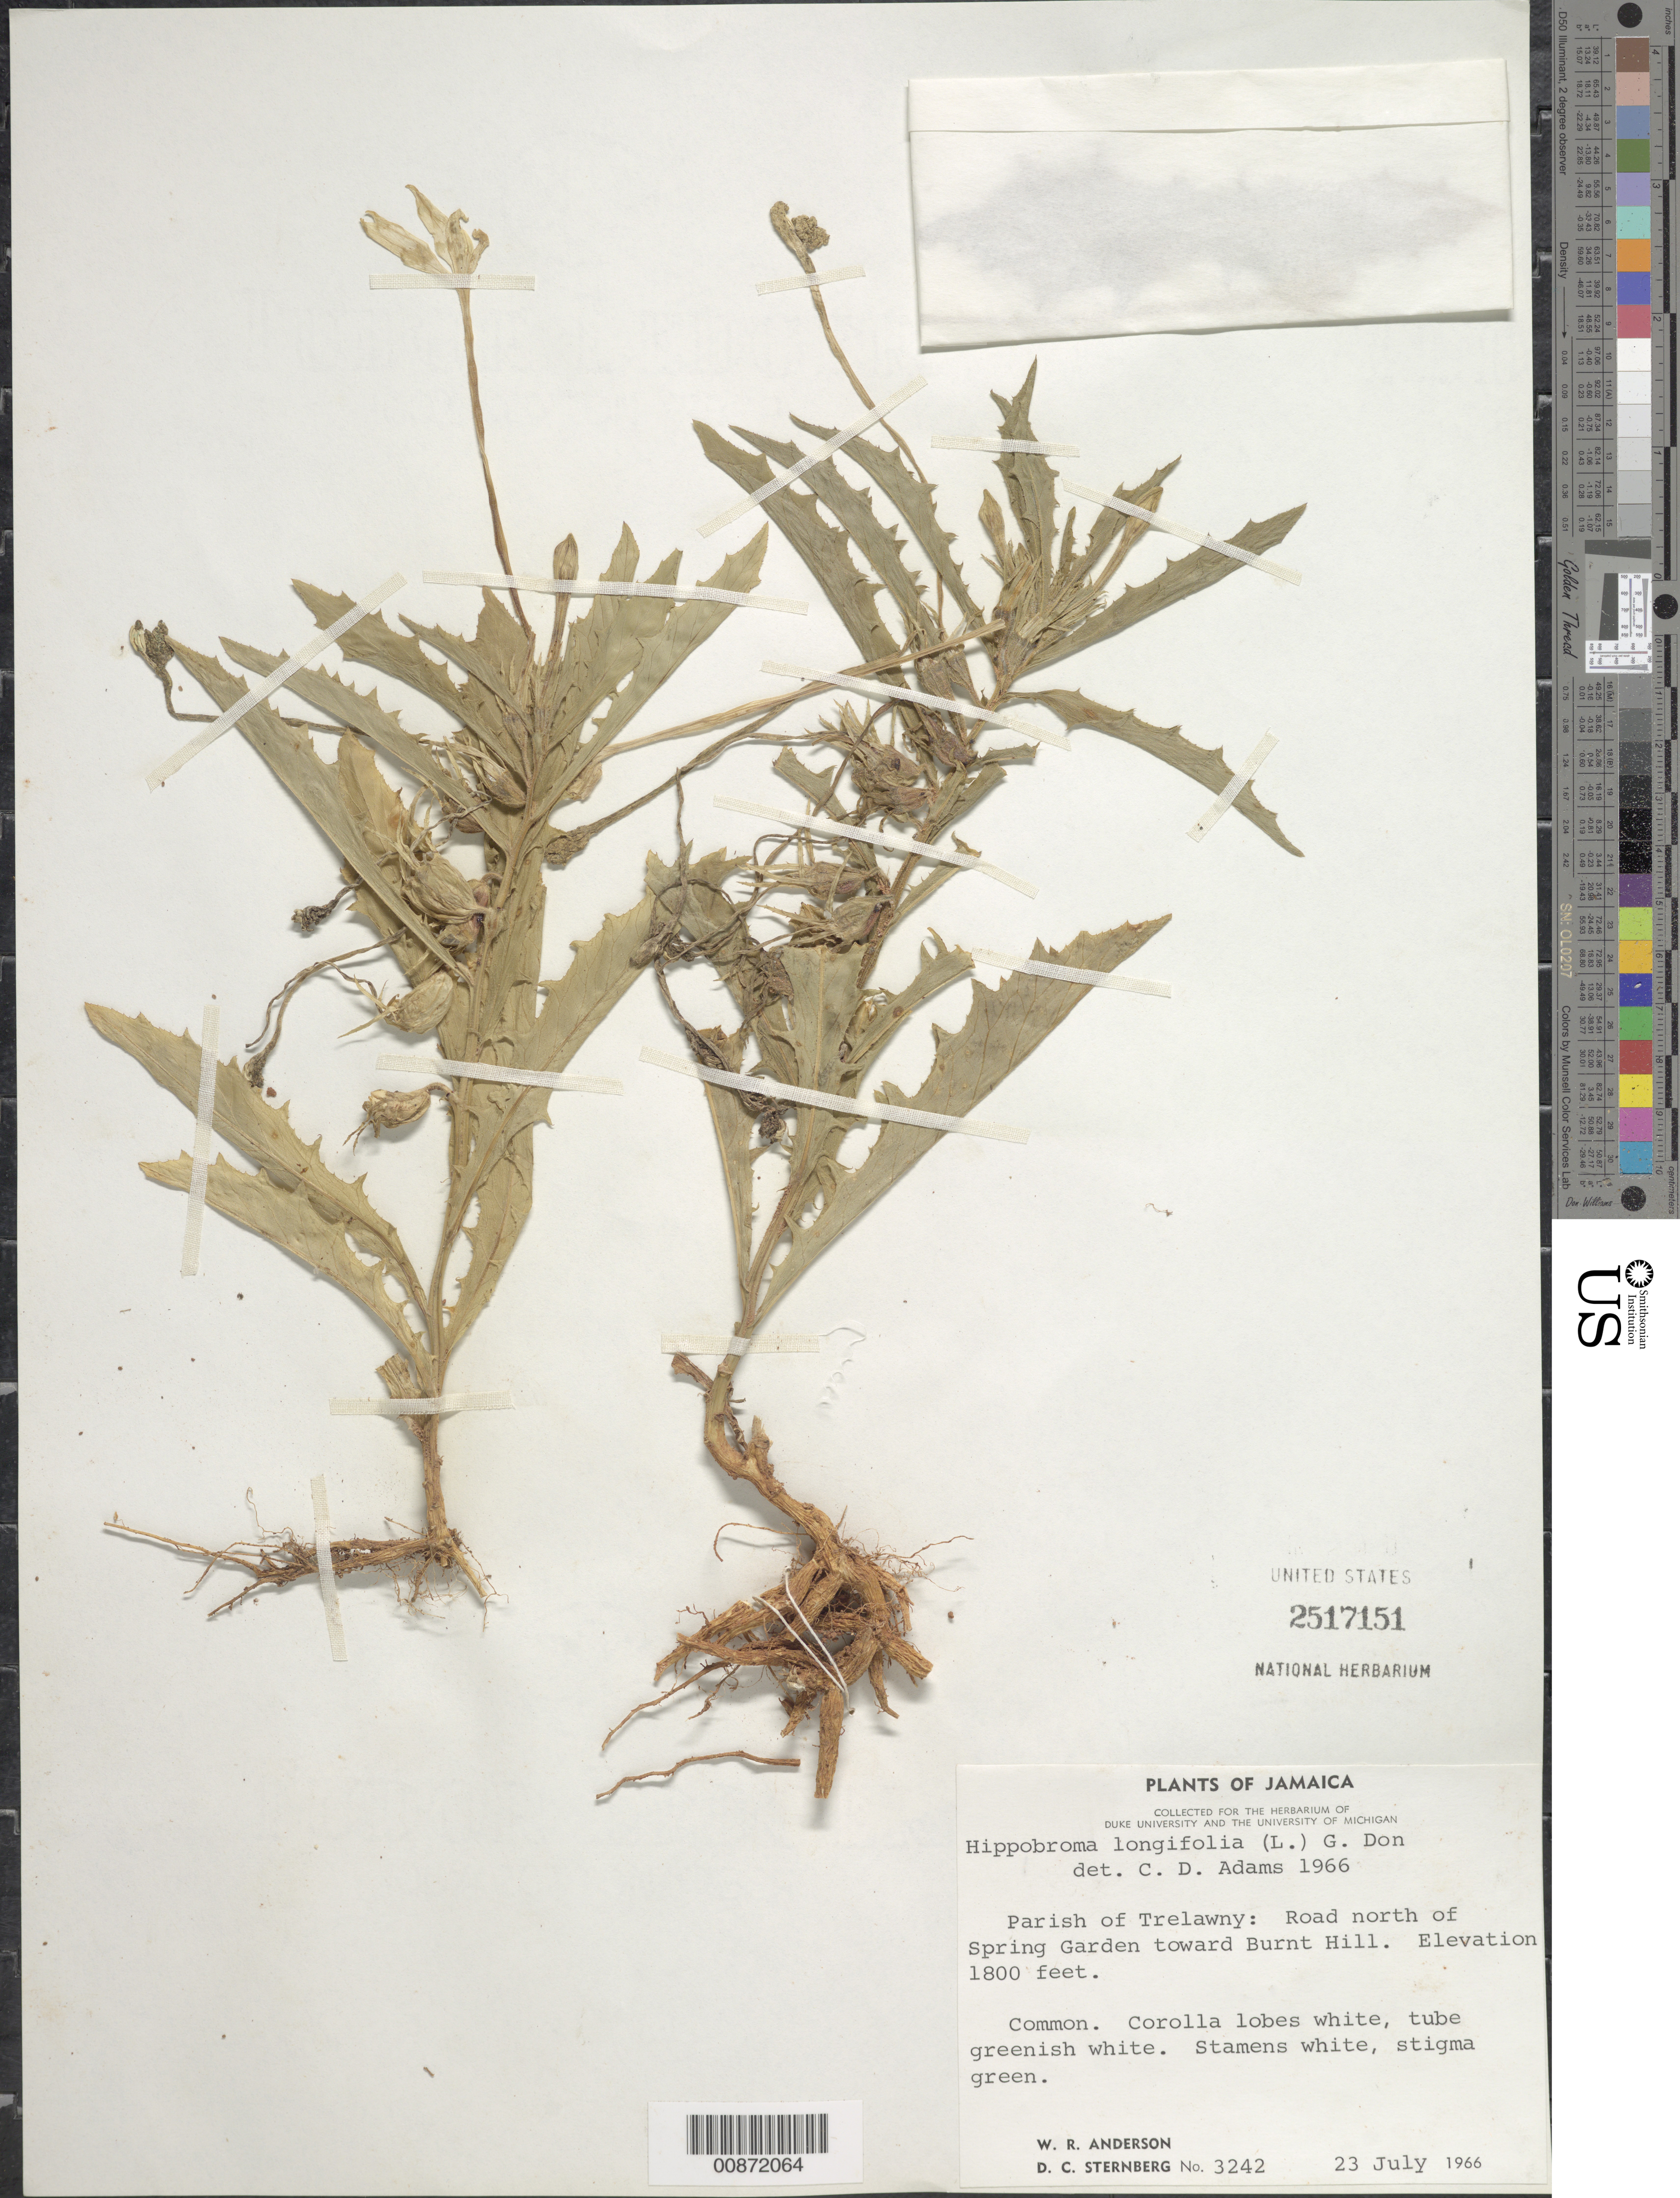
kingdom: Plantae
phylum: Tracheophyta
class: Magnoliopsida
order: Asterales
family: Campanulaceae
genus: Hippobroma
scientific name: Hippobroma longiflora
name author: (L.) G. Don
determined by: Adams, C. D.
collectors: W. R. Anderson & D. Sternberg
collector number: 3242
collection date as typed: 23 Jul 1966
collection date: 1966-07-23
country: Jamaica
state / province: Trelawny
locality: Road north of Spring Garden, toward Burnt Hill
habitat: Along road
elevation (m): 549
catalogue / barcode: US 2517151